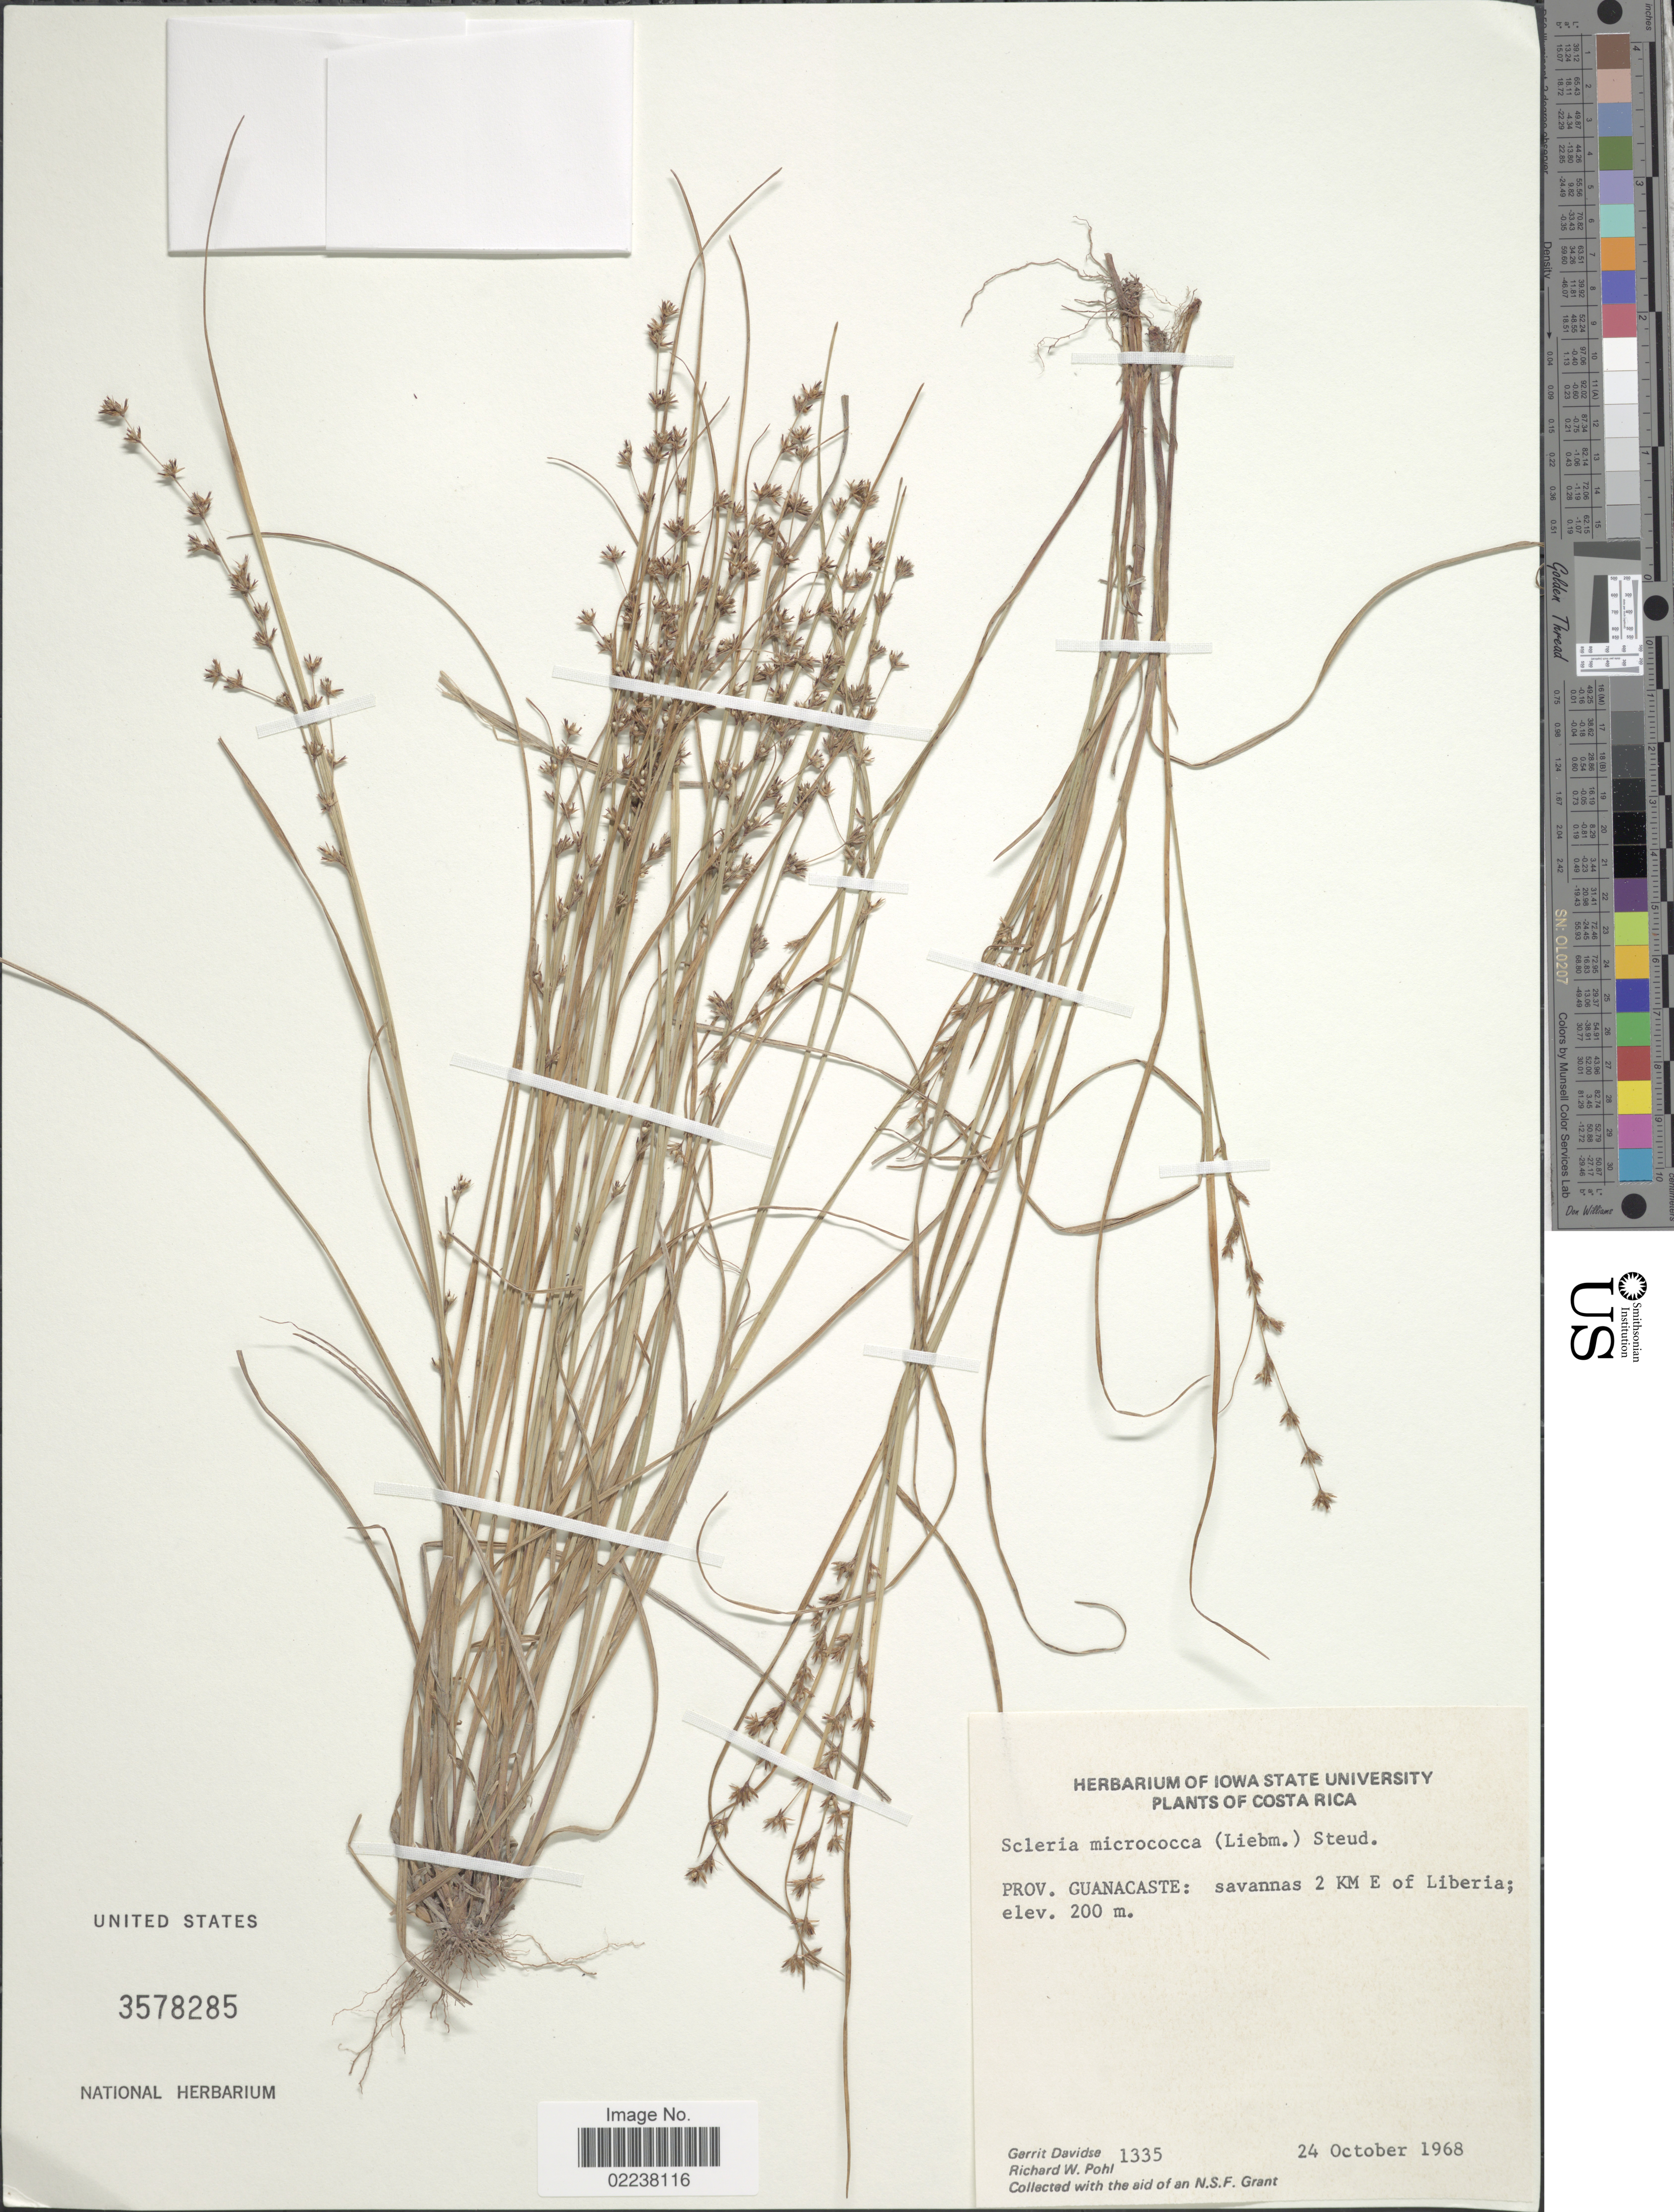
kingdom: Plantae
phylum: Tracheophyta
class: Liliopsida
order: Poales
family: Cyperaceae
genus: Scleria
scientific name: Scleria micrococca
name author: (Liebm.) Steud.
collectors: G. Davidse & R. W. Pohl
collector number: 1335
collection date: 1968-10-24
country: Costa Rica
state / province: Guanacaste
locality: Savannas 2 KM E of Liberia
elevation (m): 200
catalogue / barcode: US 3578285